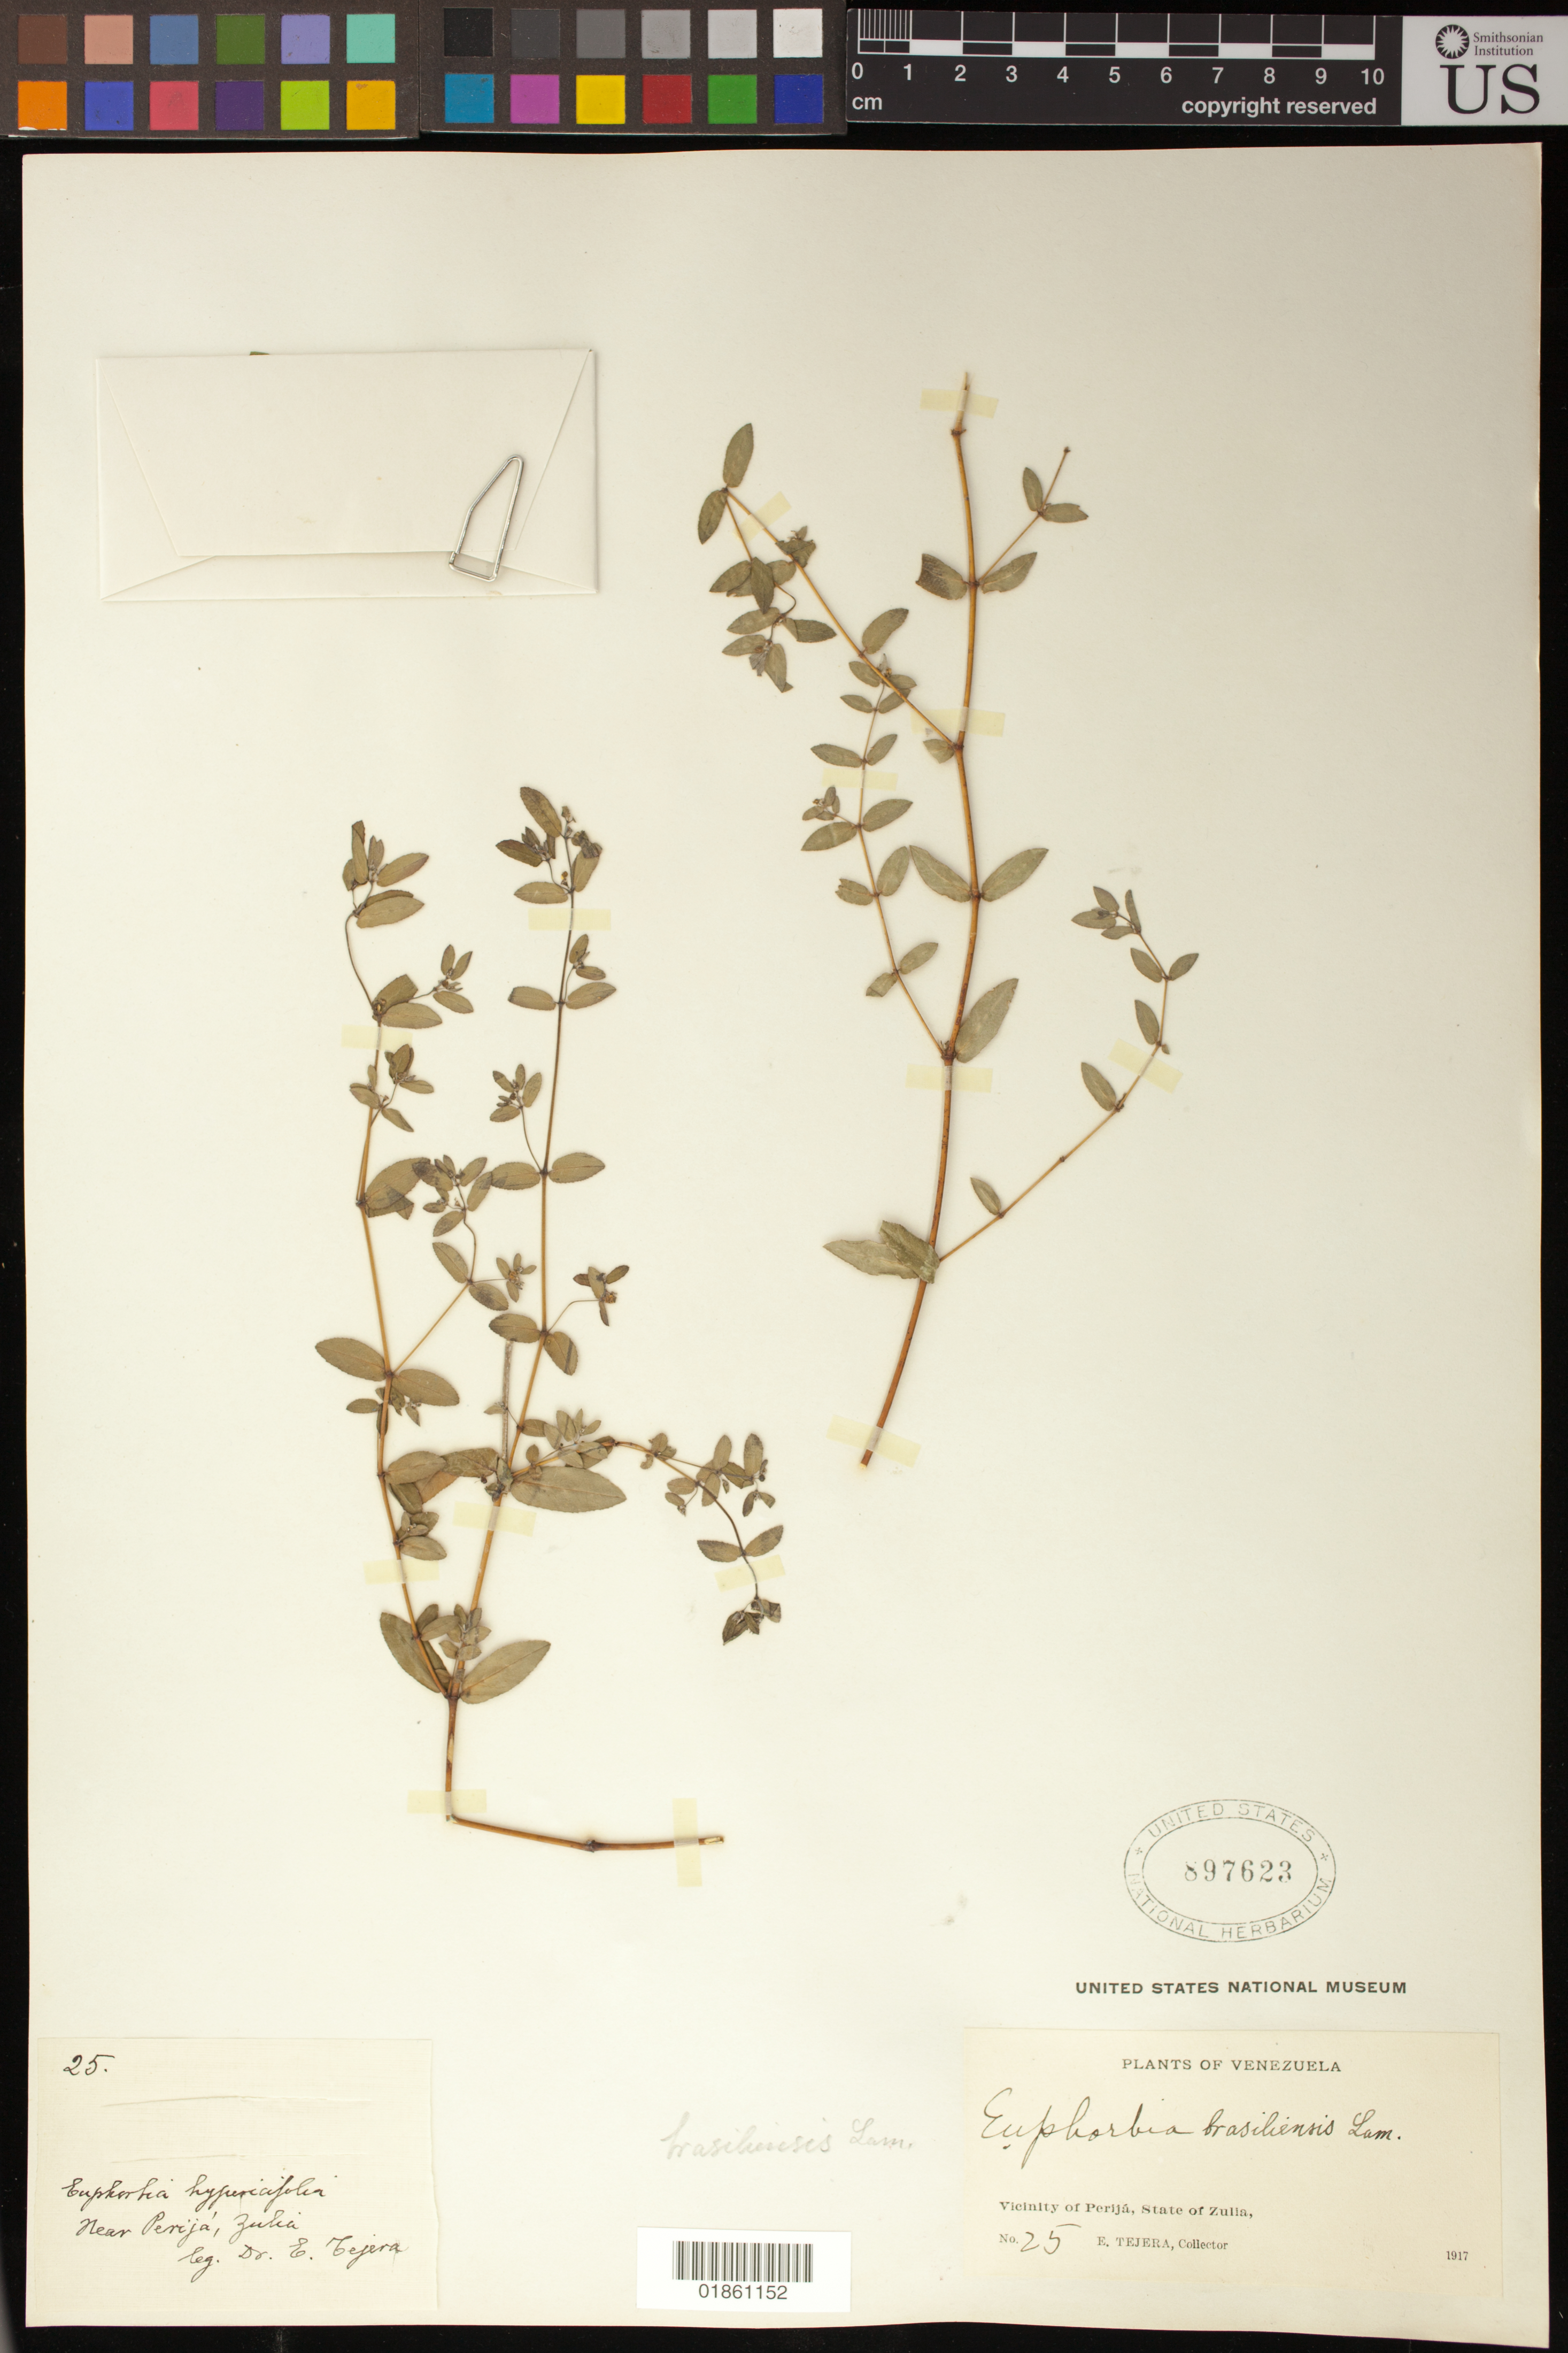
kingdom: Plantae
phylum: Tracheophyta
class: Magnoliopsida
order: Malpighiales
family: Euphorbiaceae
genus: Euphorbia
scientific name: Euphorbia hyssopifolia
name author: L.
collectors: E. Tejera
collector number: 25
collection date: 1917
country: Venezuela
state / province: Zulia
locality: Vicinity of Perija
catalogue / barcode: US 897623